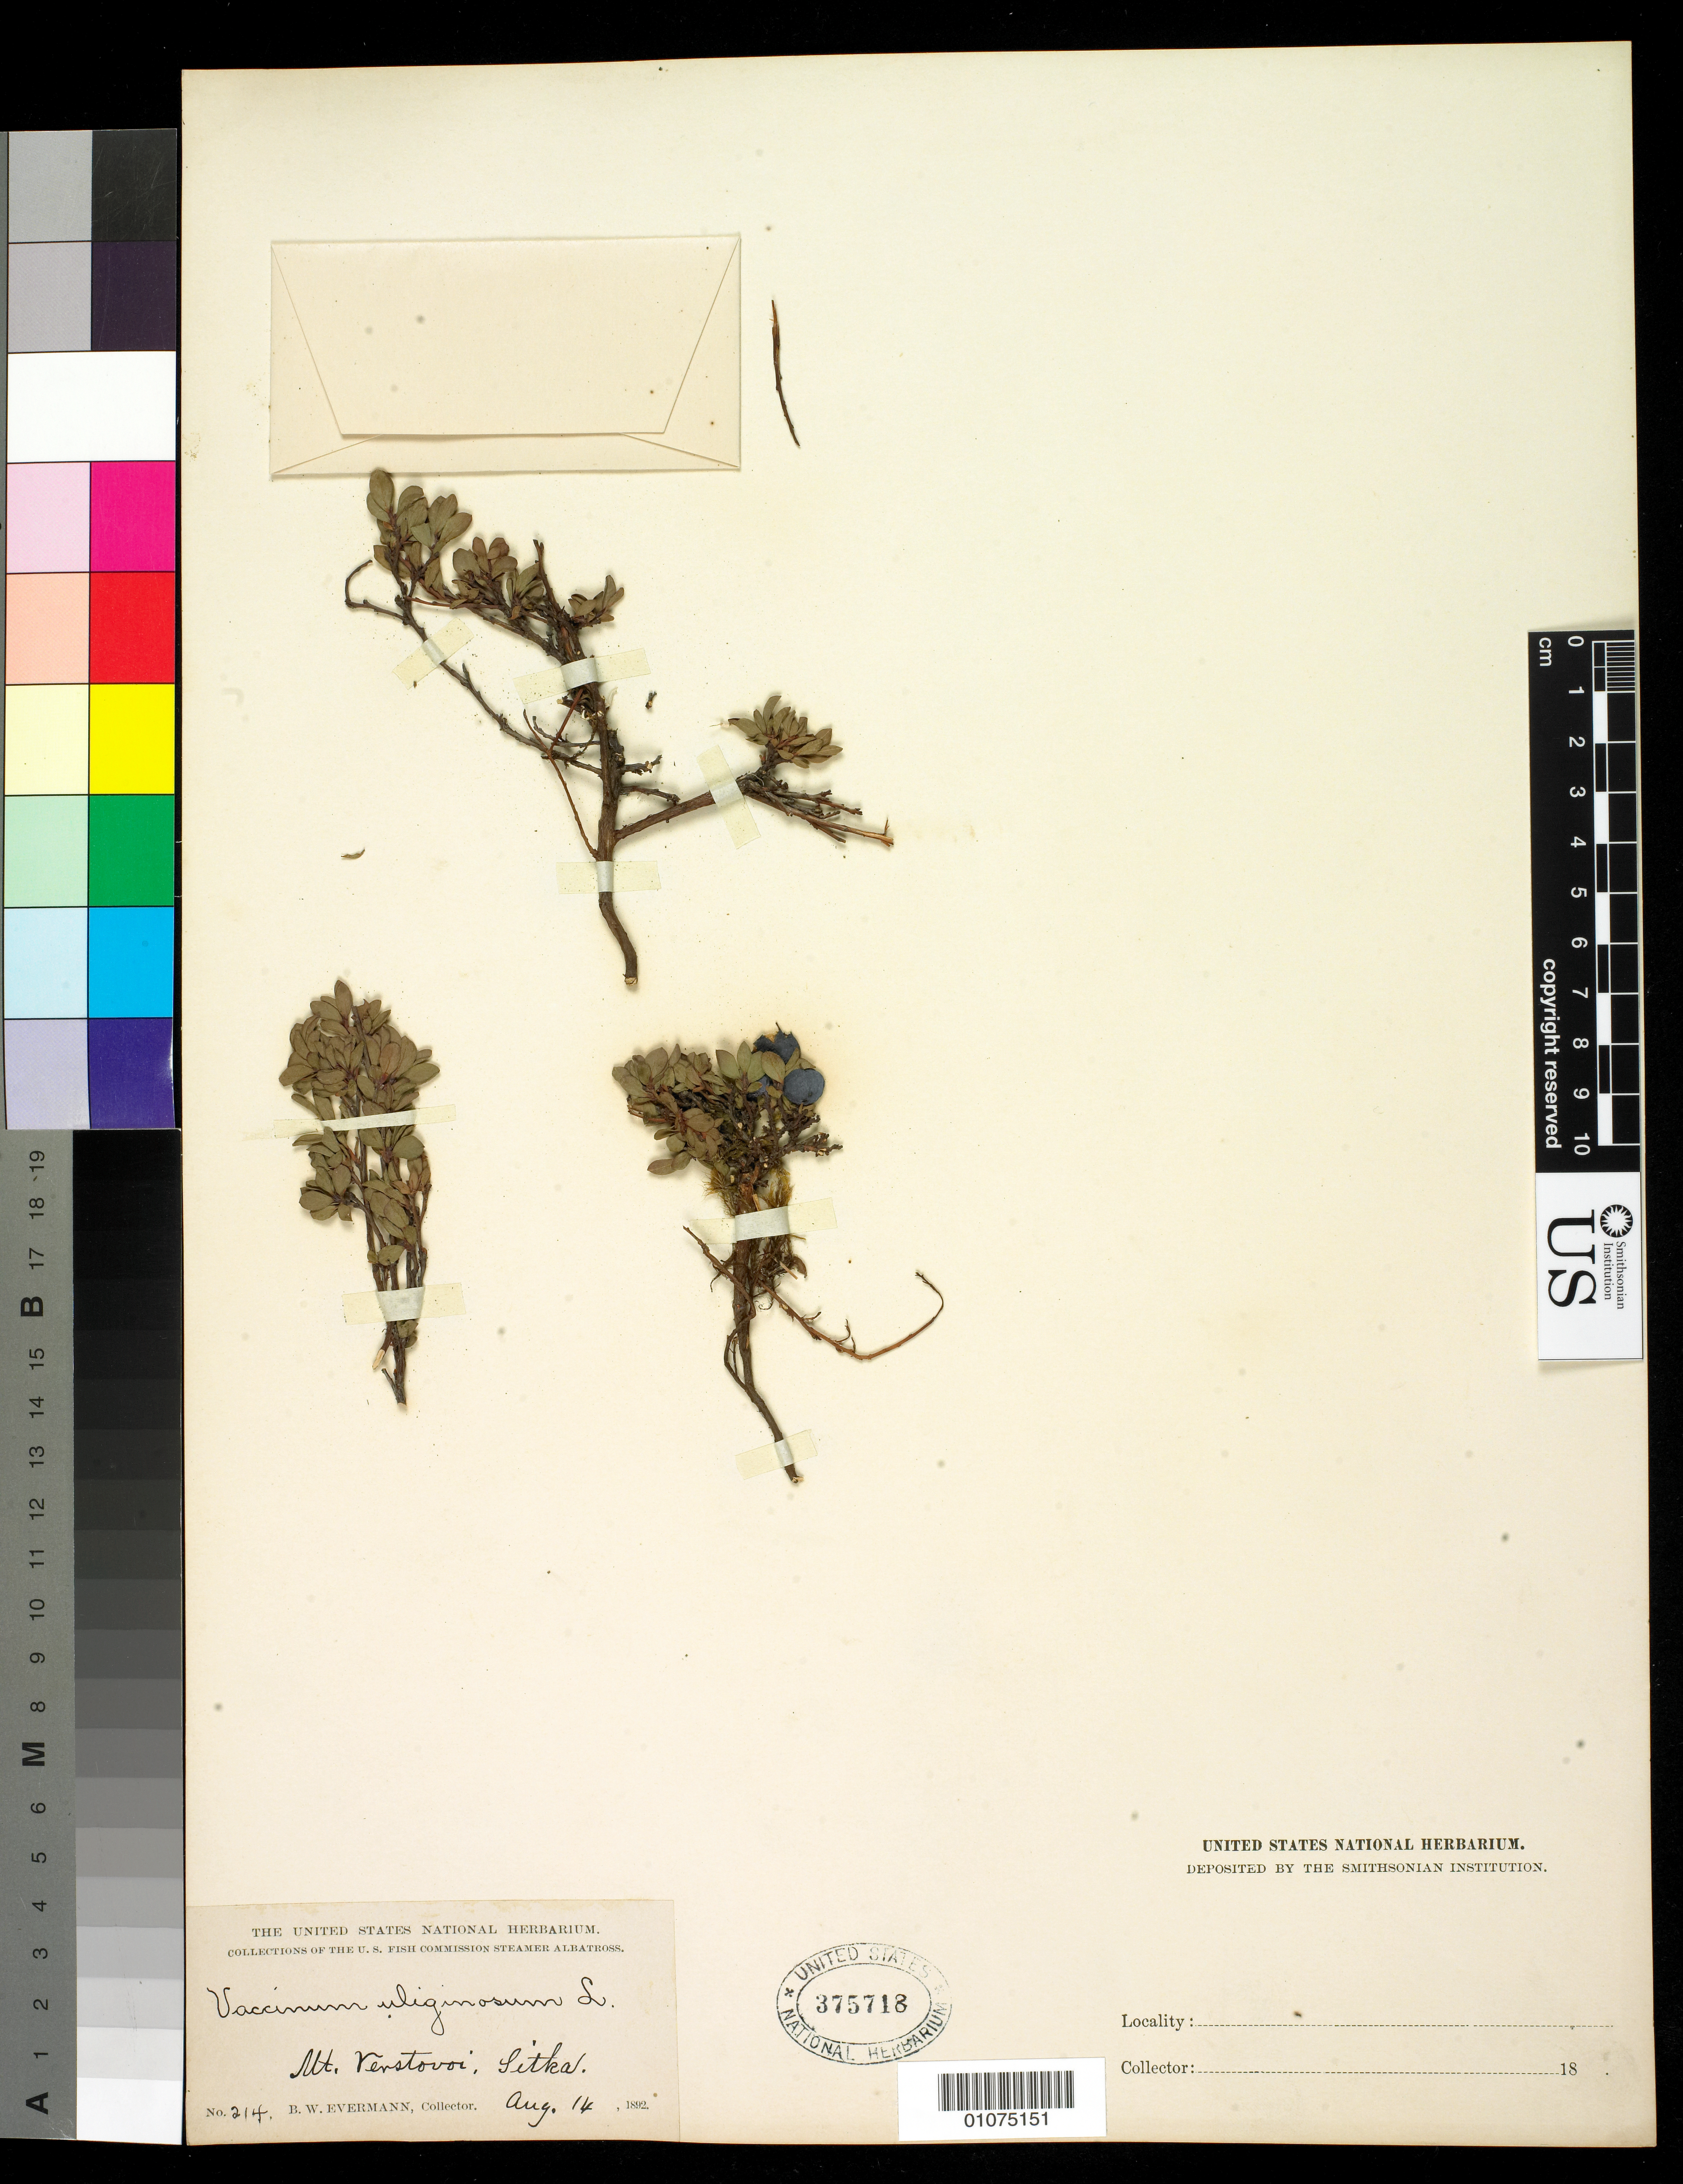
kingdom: Plantae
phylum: Tracheophyta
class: Magnoliopsida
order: Ericales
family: Ericaceae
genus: Vaccinium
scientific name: Vaccinium uliginosum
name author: L.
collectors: B. W. Evermann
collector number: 214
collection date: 1892-08-14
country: United States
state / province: Alaska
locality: Sitka, Mt. Verstovoi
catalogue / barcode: US 375718